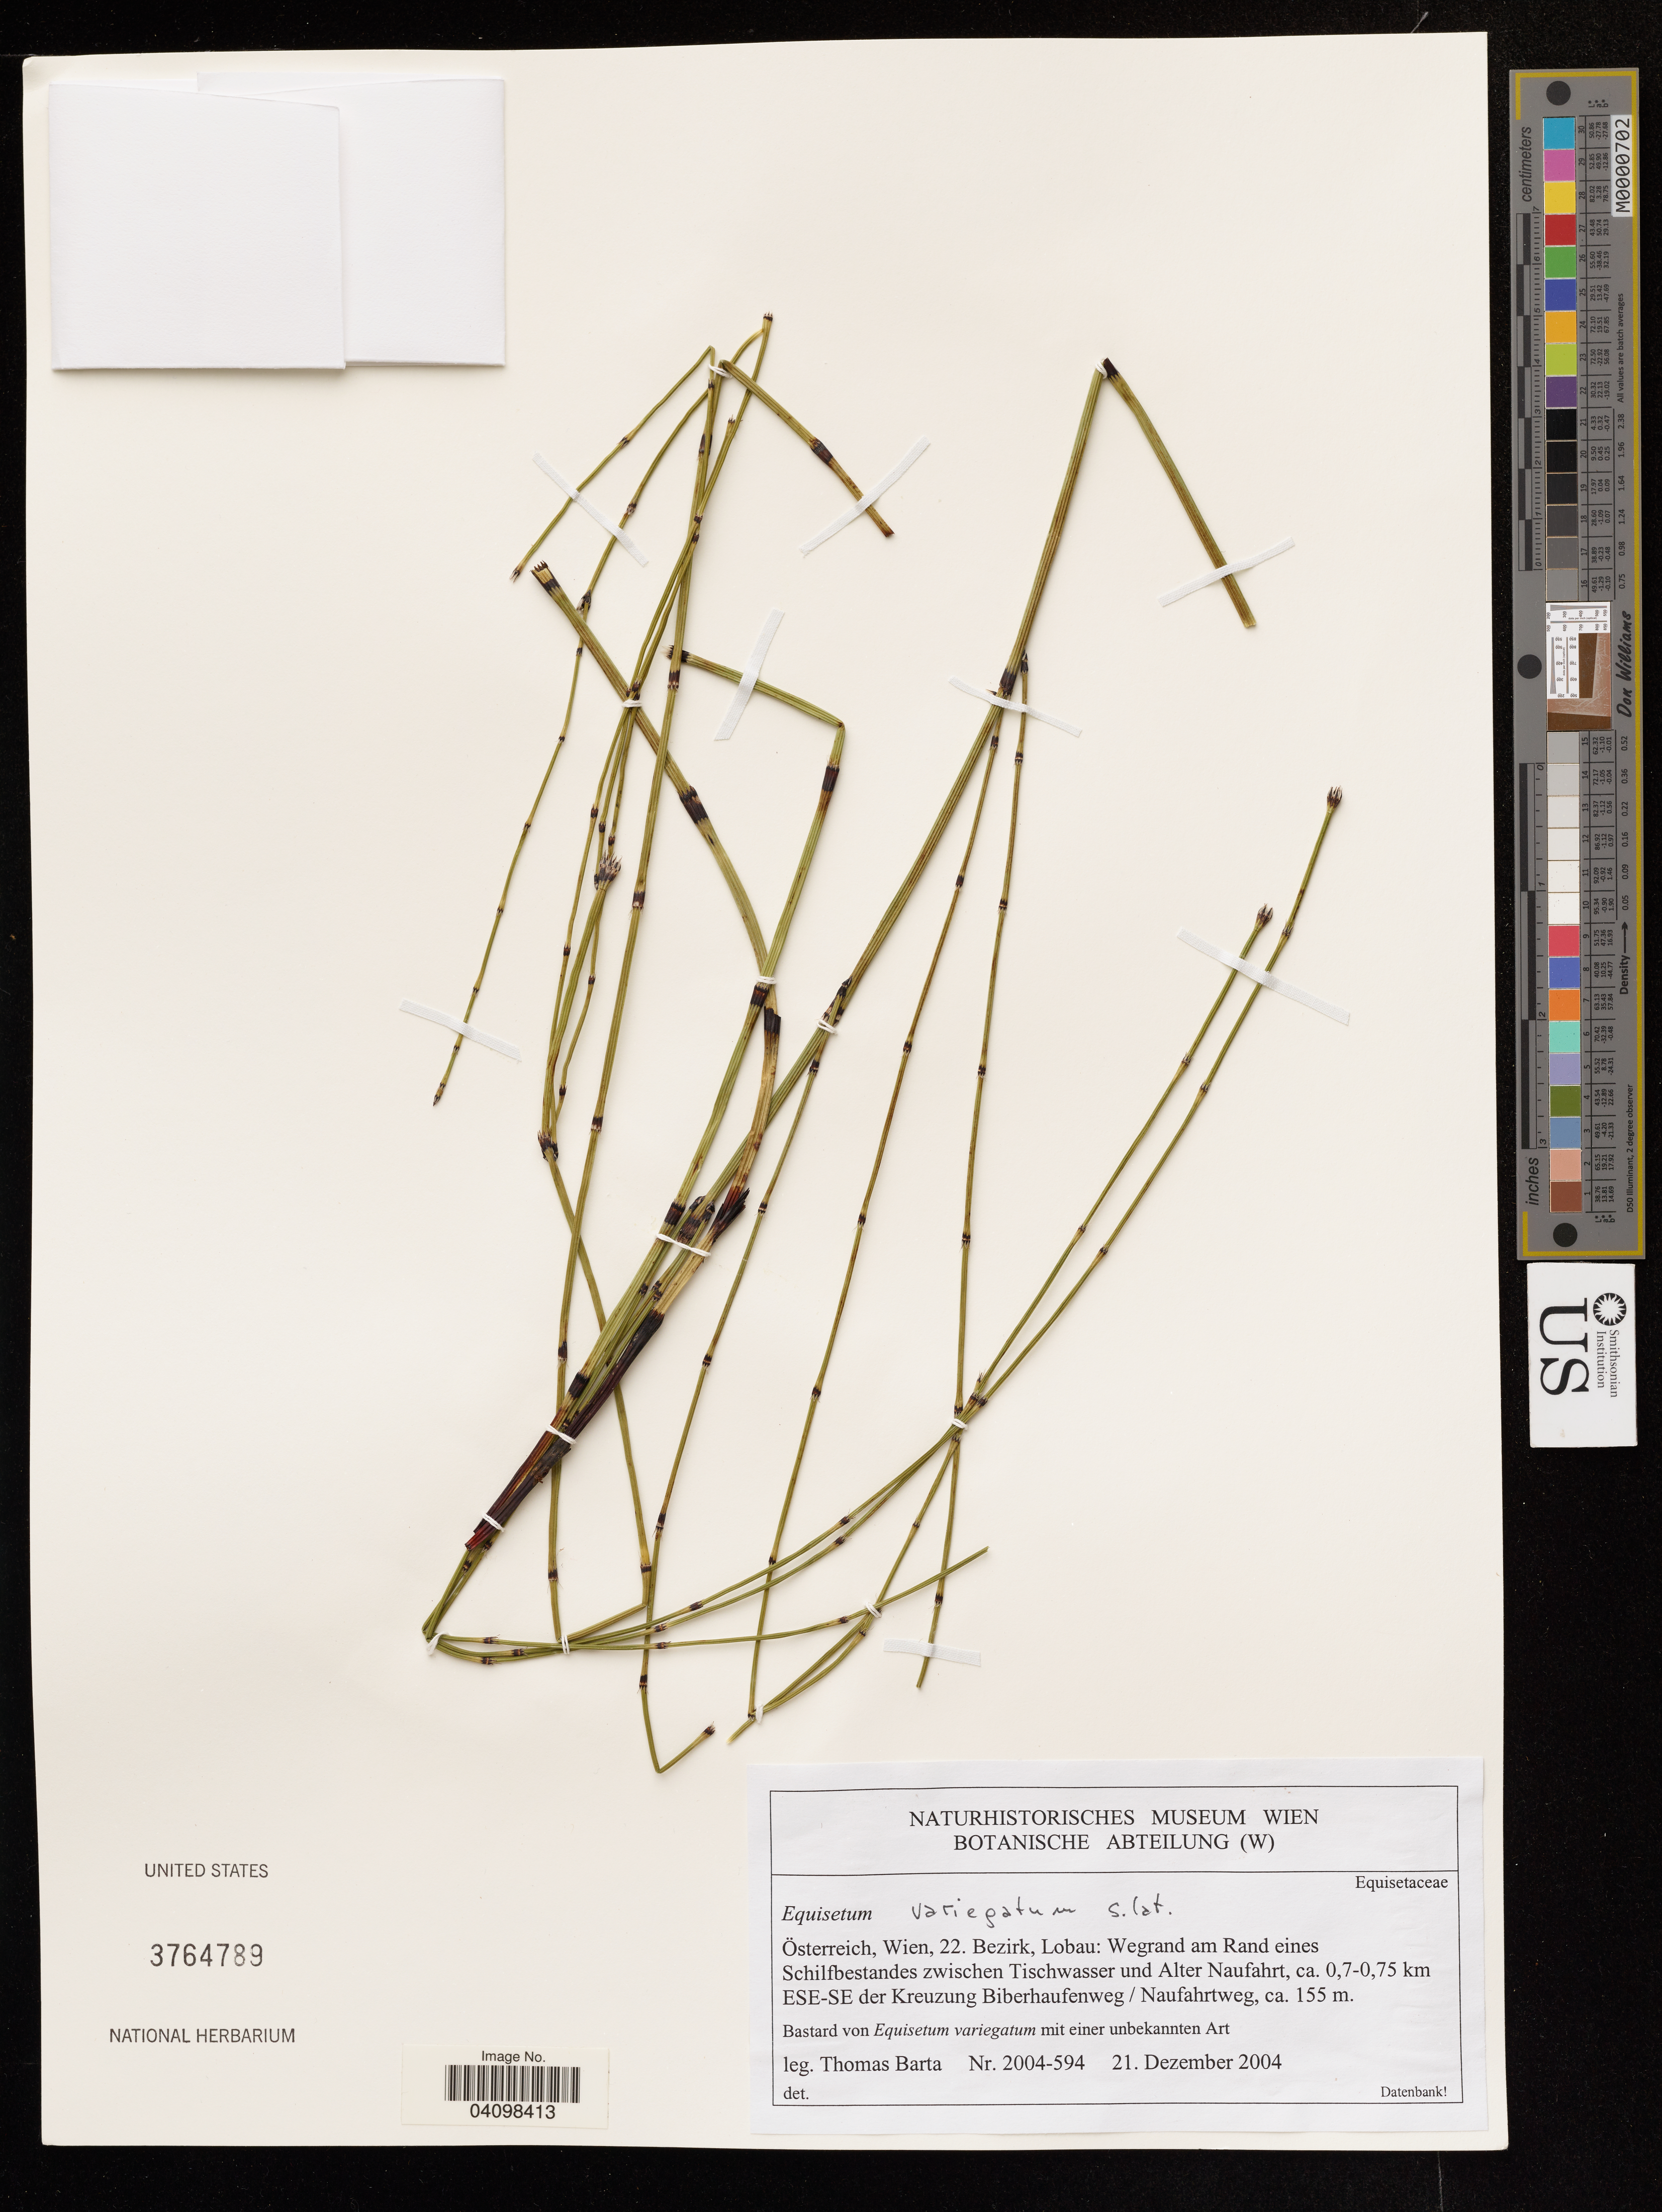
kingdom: Plantae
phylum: Tracheophyta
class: Polypodiopsida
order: Equisetales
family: Equisetaceae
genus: Equisetum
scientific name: Equisetum variegatum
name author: Schleich. ex F. Weber & D. Mohr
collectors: T. Barta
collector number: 2004-594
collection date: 2004-12-21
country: Austria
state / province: Wien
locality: Österreich, Wien, 22. Bezirk, Lobau: Wegrand am Rand eines Schilfbestandes zwischen Tischwasser und Alter Naufahrt, ca. 0,7-0,75 km ESE-SE der Kreuzung Biberhaufenweg / Naufahrtweg.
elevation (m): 155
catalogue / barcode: US 3764789